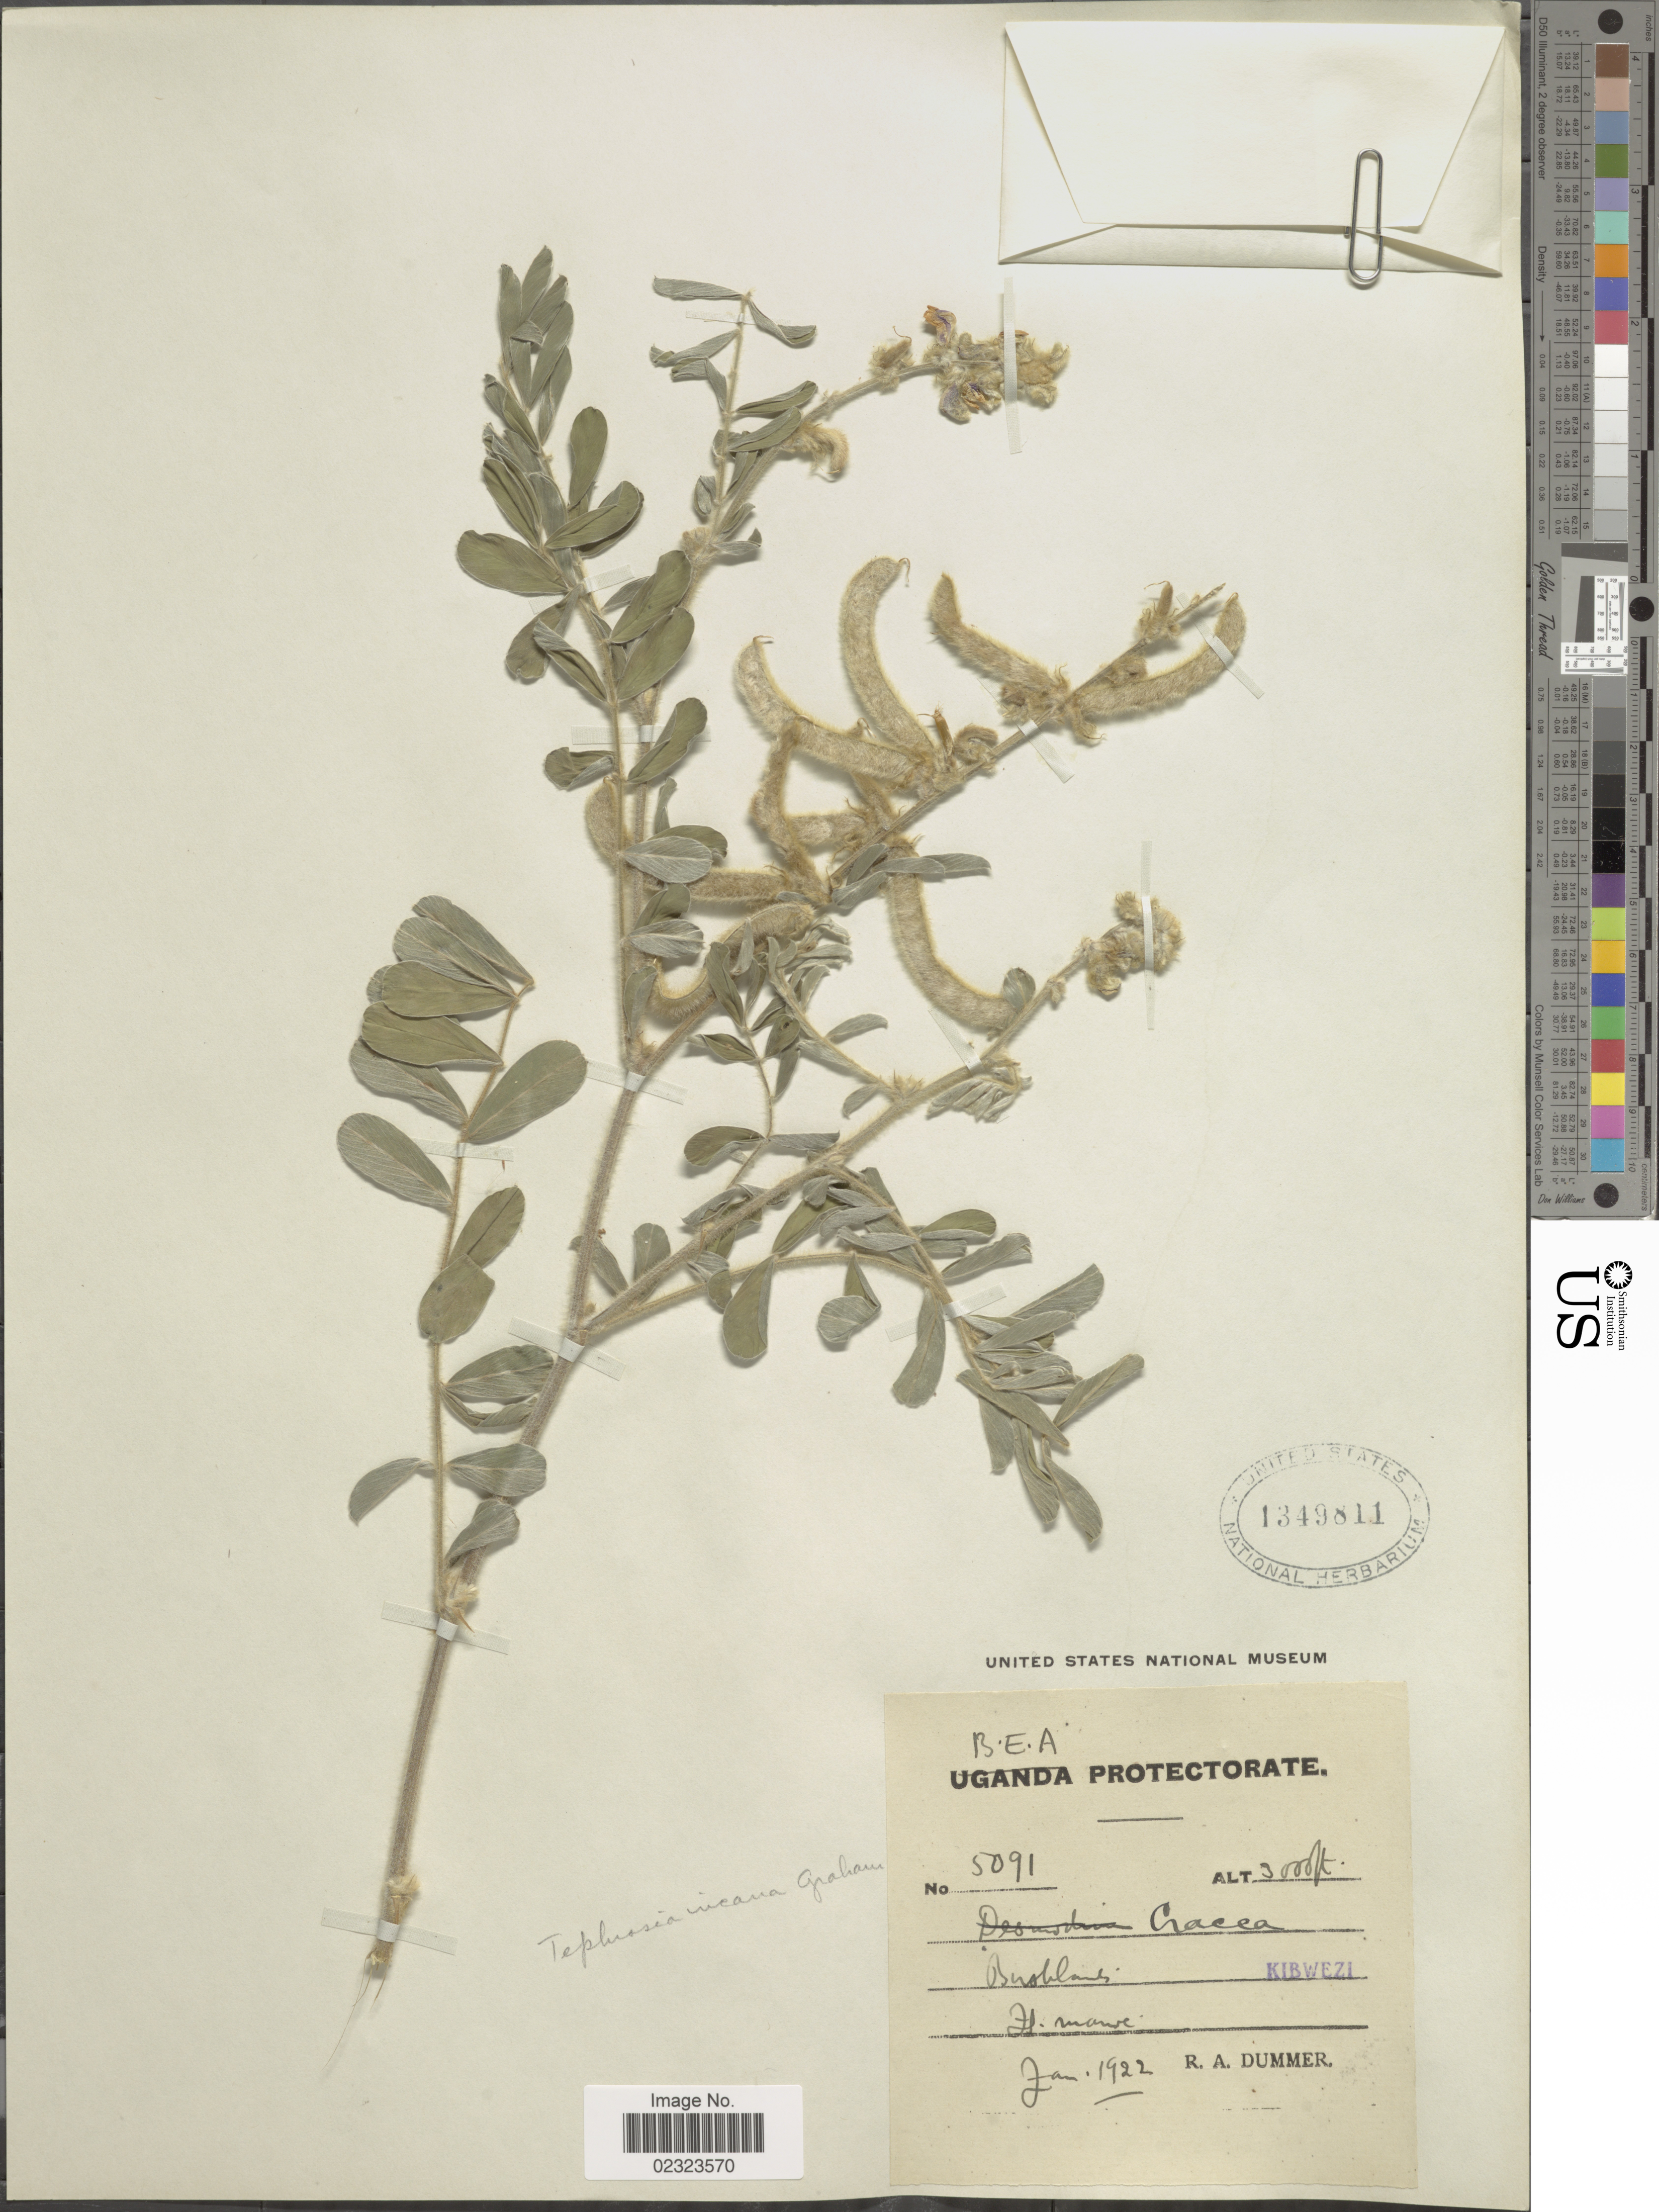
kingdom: Plantae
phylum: Tracheophyta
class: Magnoliopsida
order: Fabales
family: Fabaceae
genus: Tephrosia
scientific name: Tephrosia incana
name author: (Roxb.) Graham ex Wight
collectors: R. Dümmer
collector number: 5091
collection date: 1922-01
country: Kenya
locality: B.E.A. Protectorate, Bushalnds, Kibwezi.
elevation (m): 914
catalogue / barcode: US 1349811